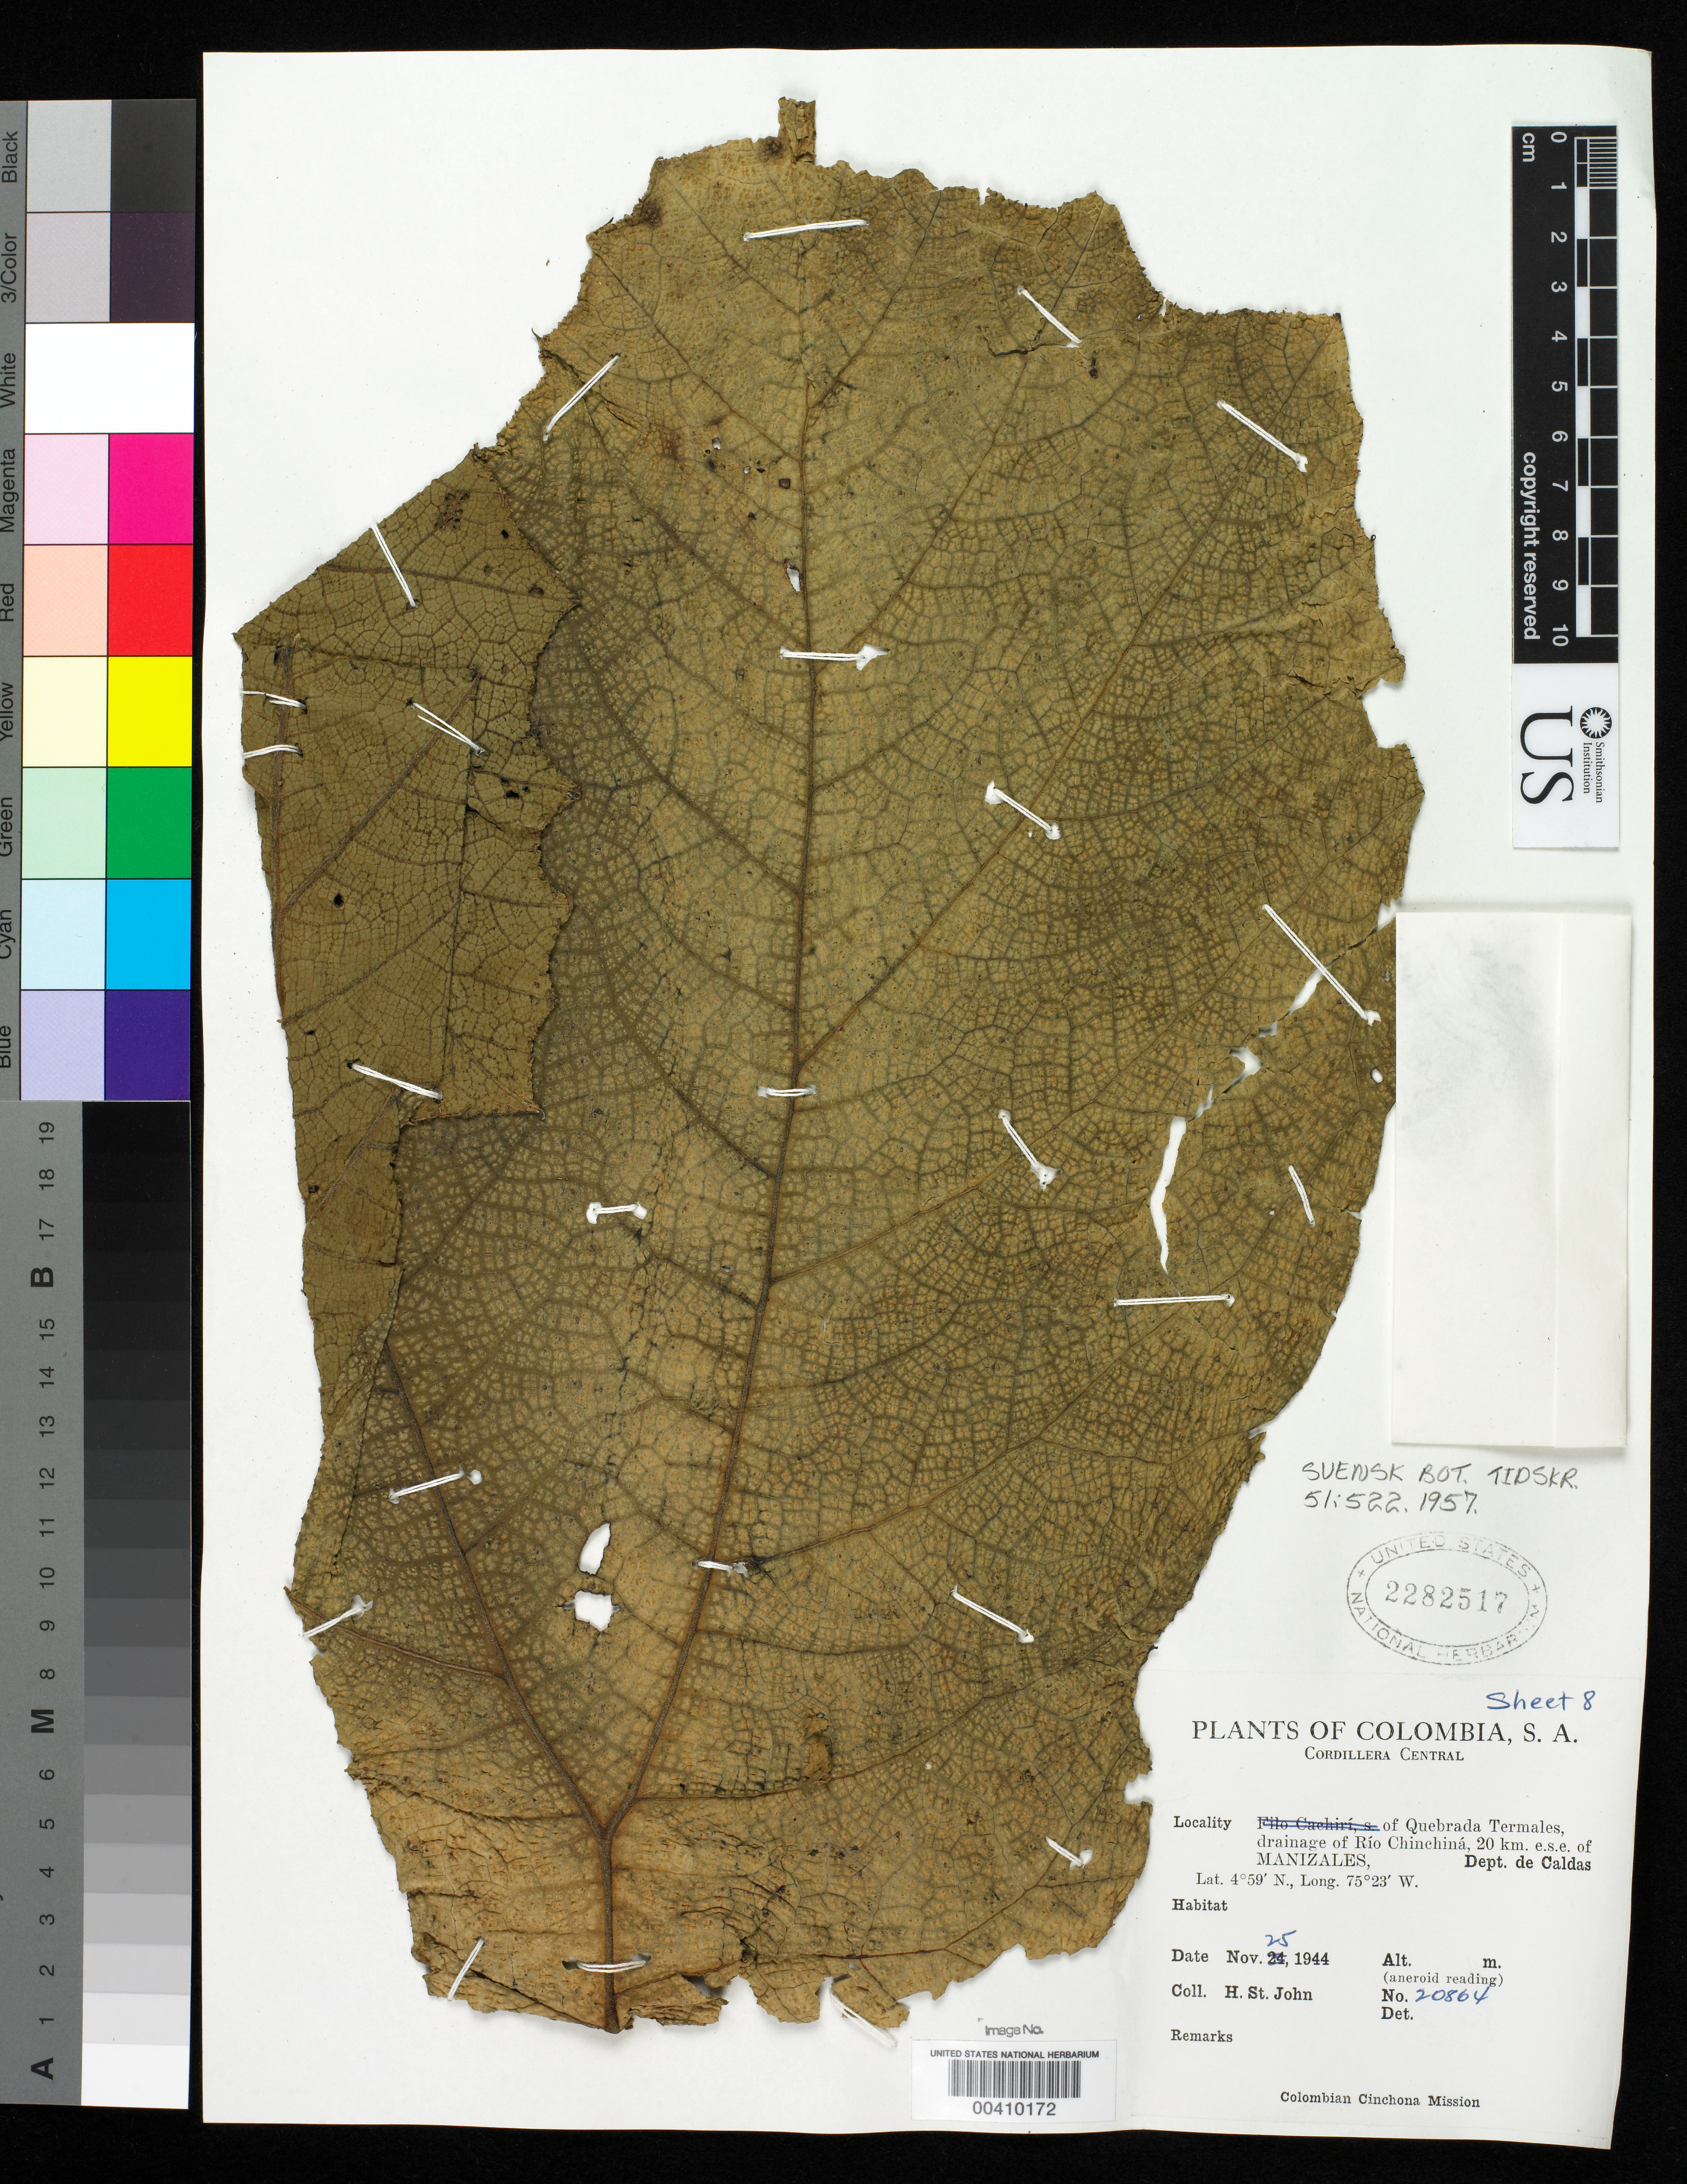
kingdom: Plantae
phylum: Tracheophyta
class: Magnoliopsida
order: Gunnerales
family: Gunneraceae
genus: Gunnera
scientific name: Gunnera magnifica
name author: H. St. John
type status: Holotype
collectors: H. St. John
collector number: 20864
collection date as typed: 25 Nov 1944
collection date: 1944-11-25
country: Colombia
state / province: Caldas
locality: Quebrada Termales, drainage of Rio Chinchina, 20 km ESE of Manizales.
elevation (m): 3170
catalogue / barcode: US 2282517